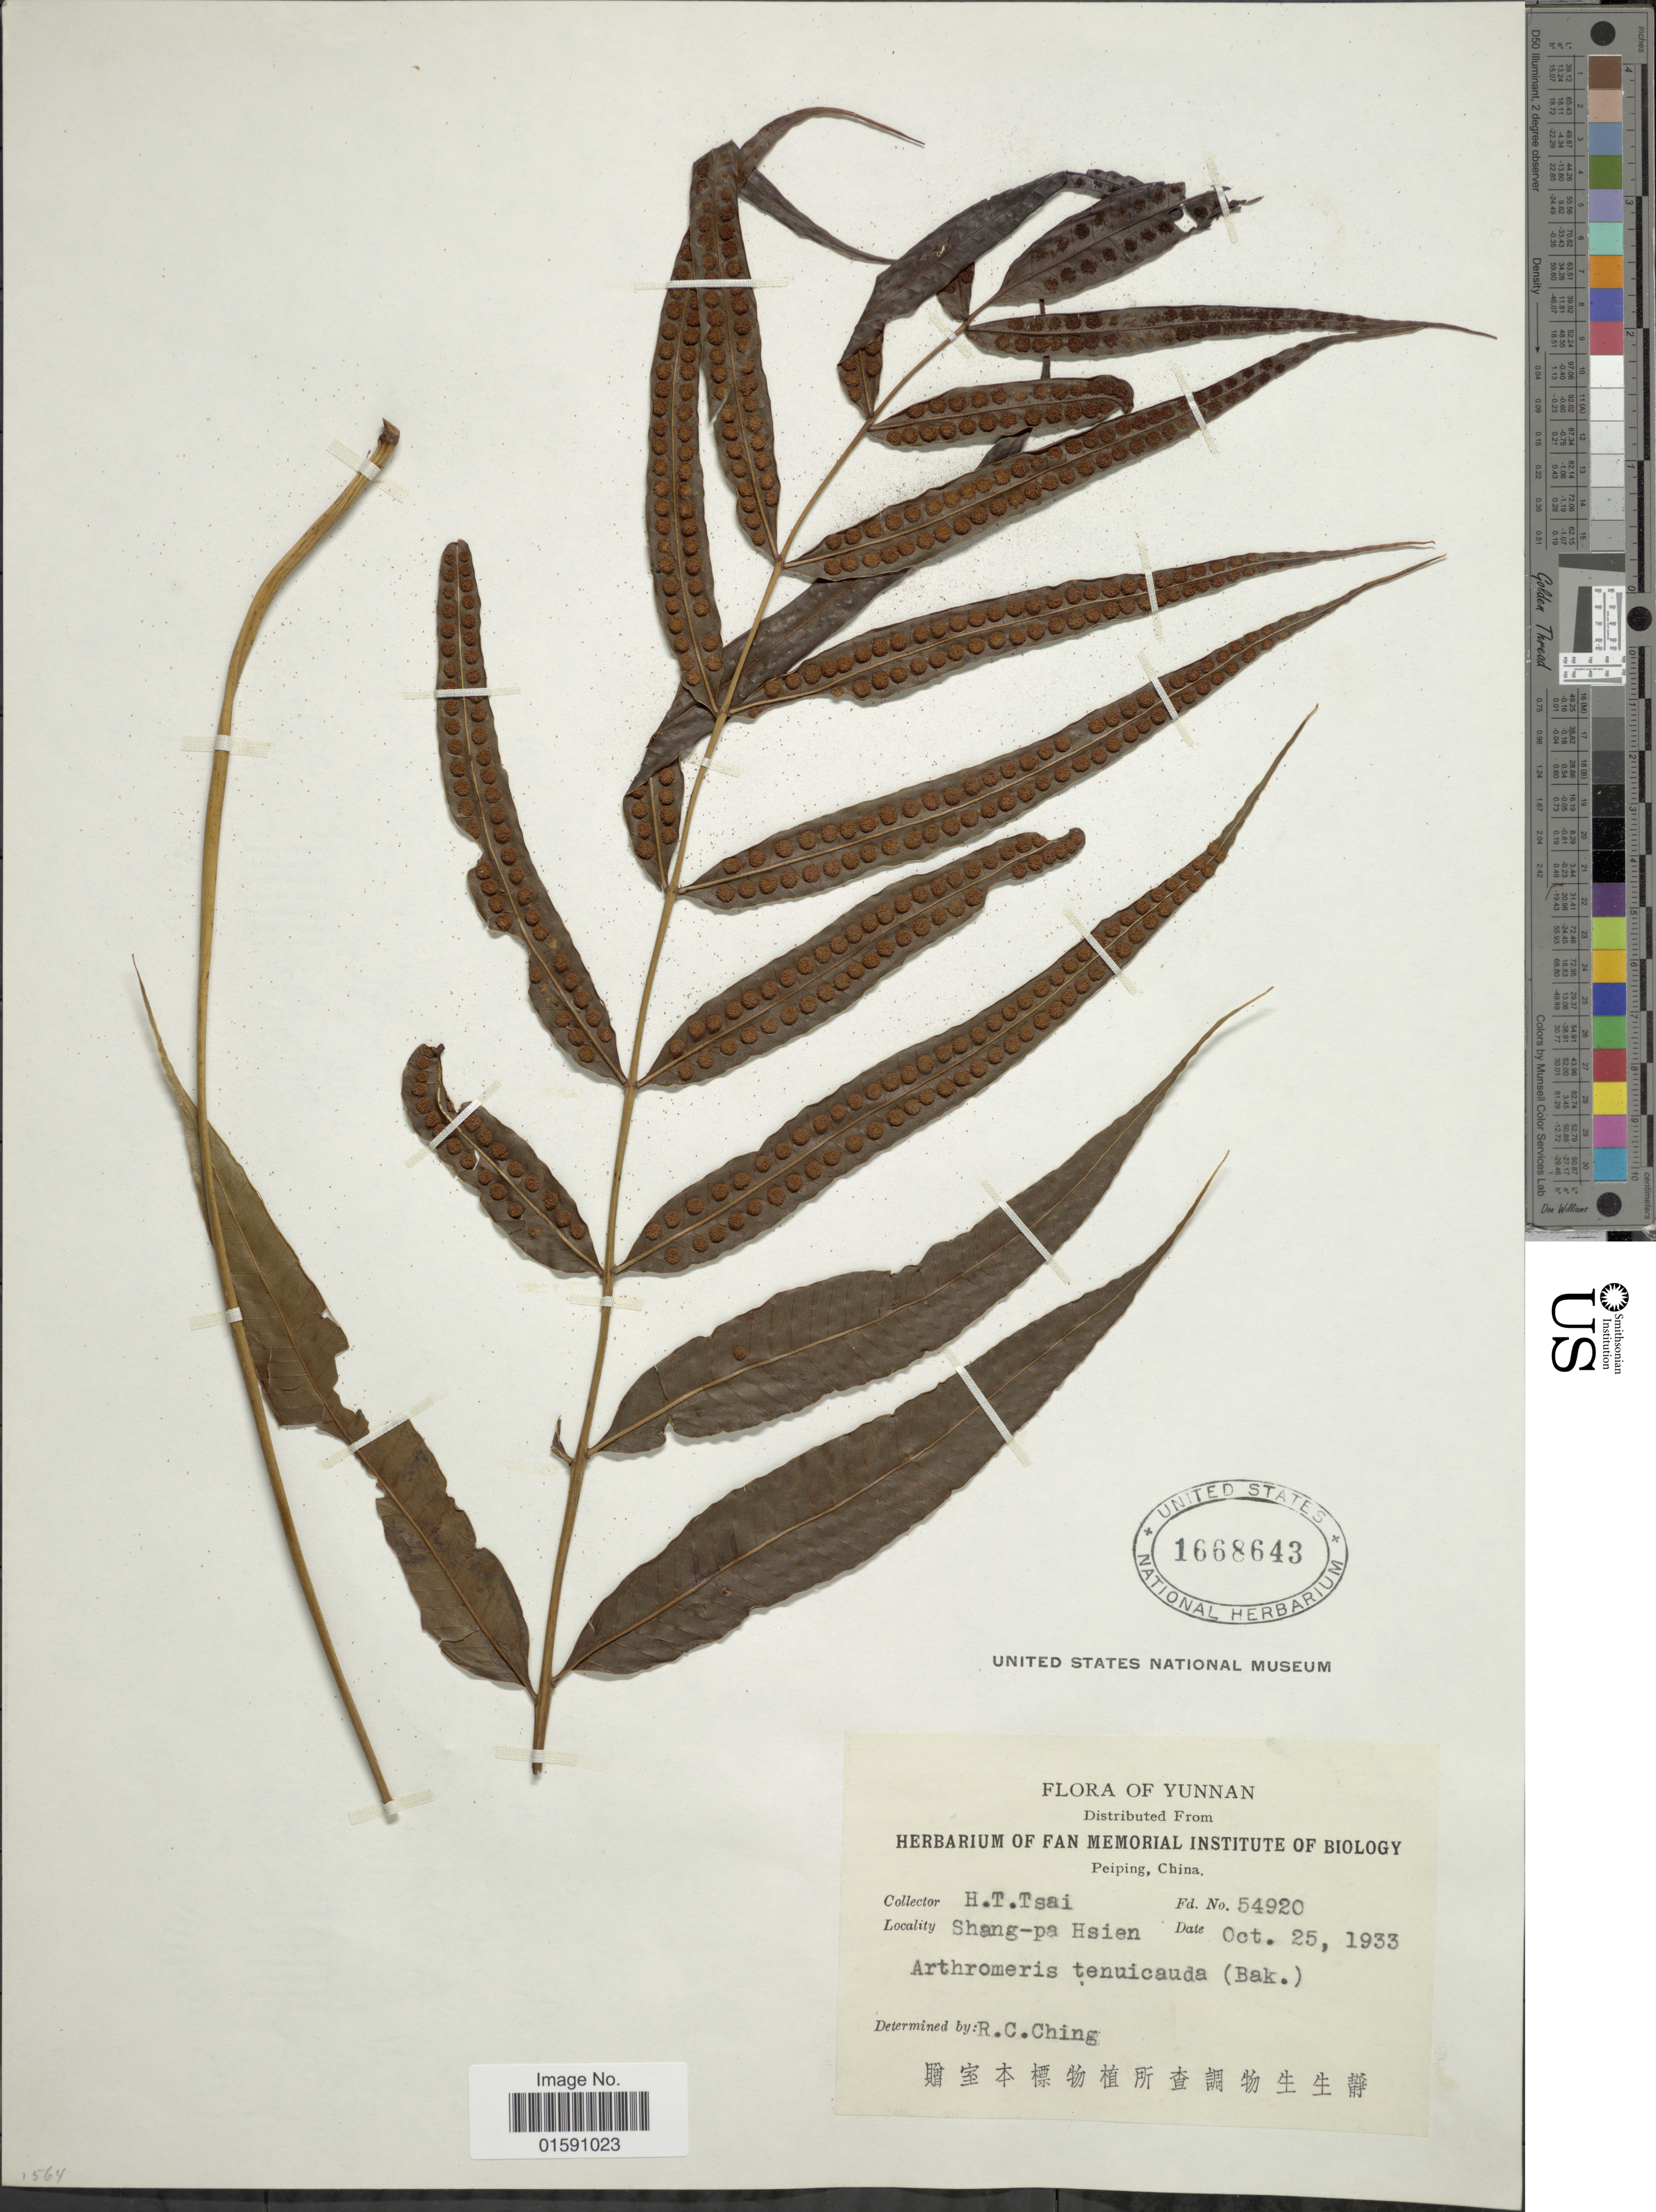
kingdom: Plantae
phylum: Tracheophyta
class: Polypodiopsida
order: Polypodiales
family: Polypodiaceae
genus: Arthromeris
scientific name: Arthromeris tenuicauda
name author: (Hook.) Ching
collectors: H. Tsai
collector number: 54920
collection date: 1933-10-25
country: China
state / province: Yunnan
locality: Shang-pa Hsien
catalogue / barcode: US 1668643